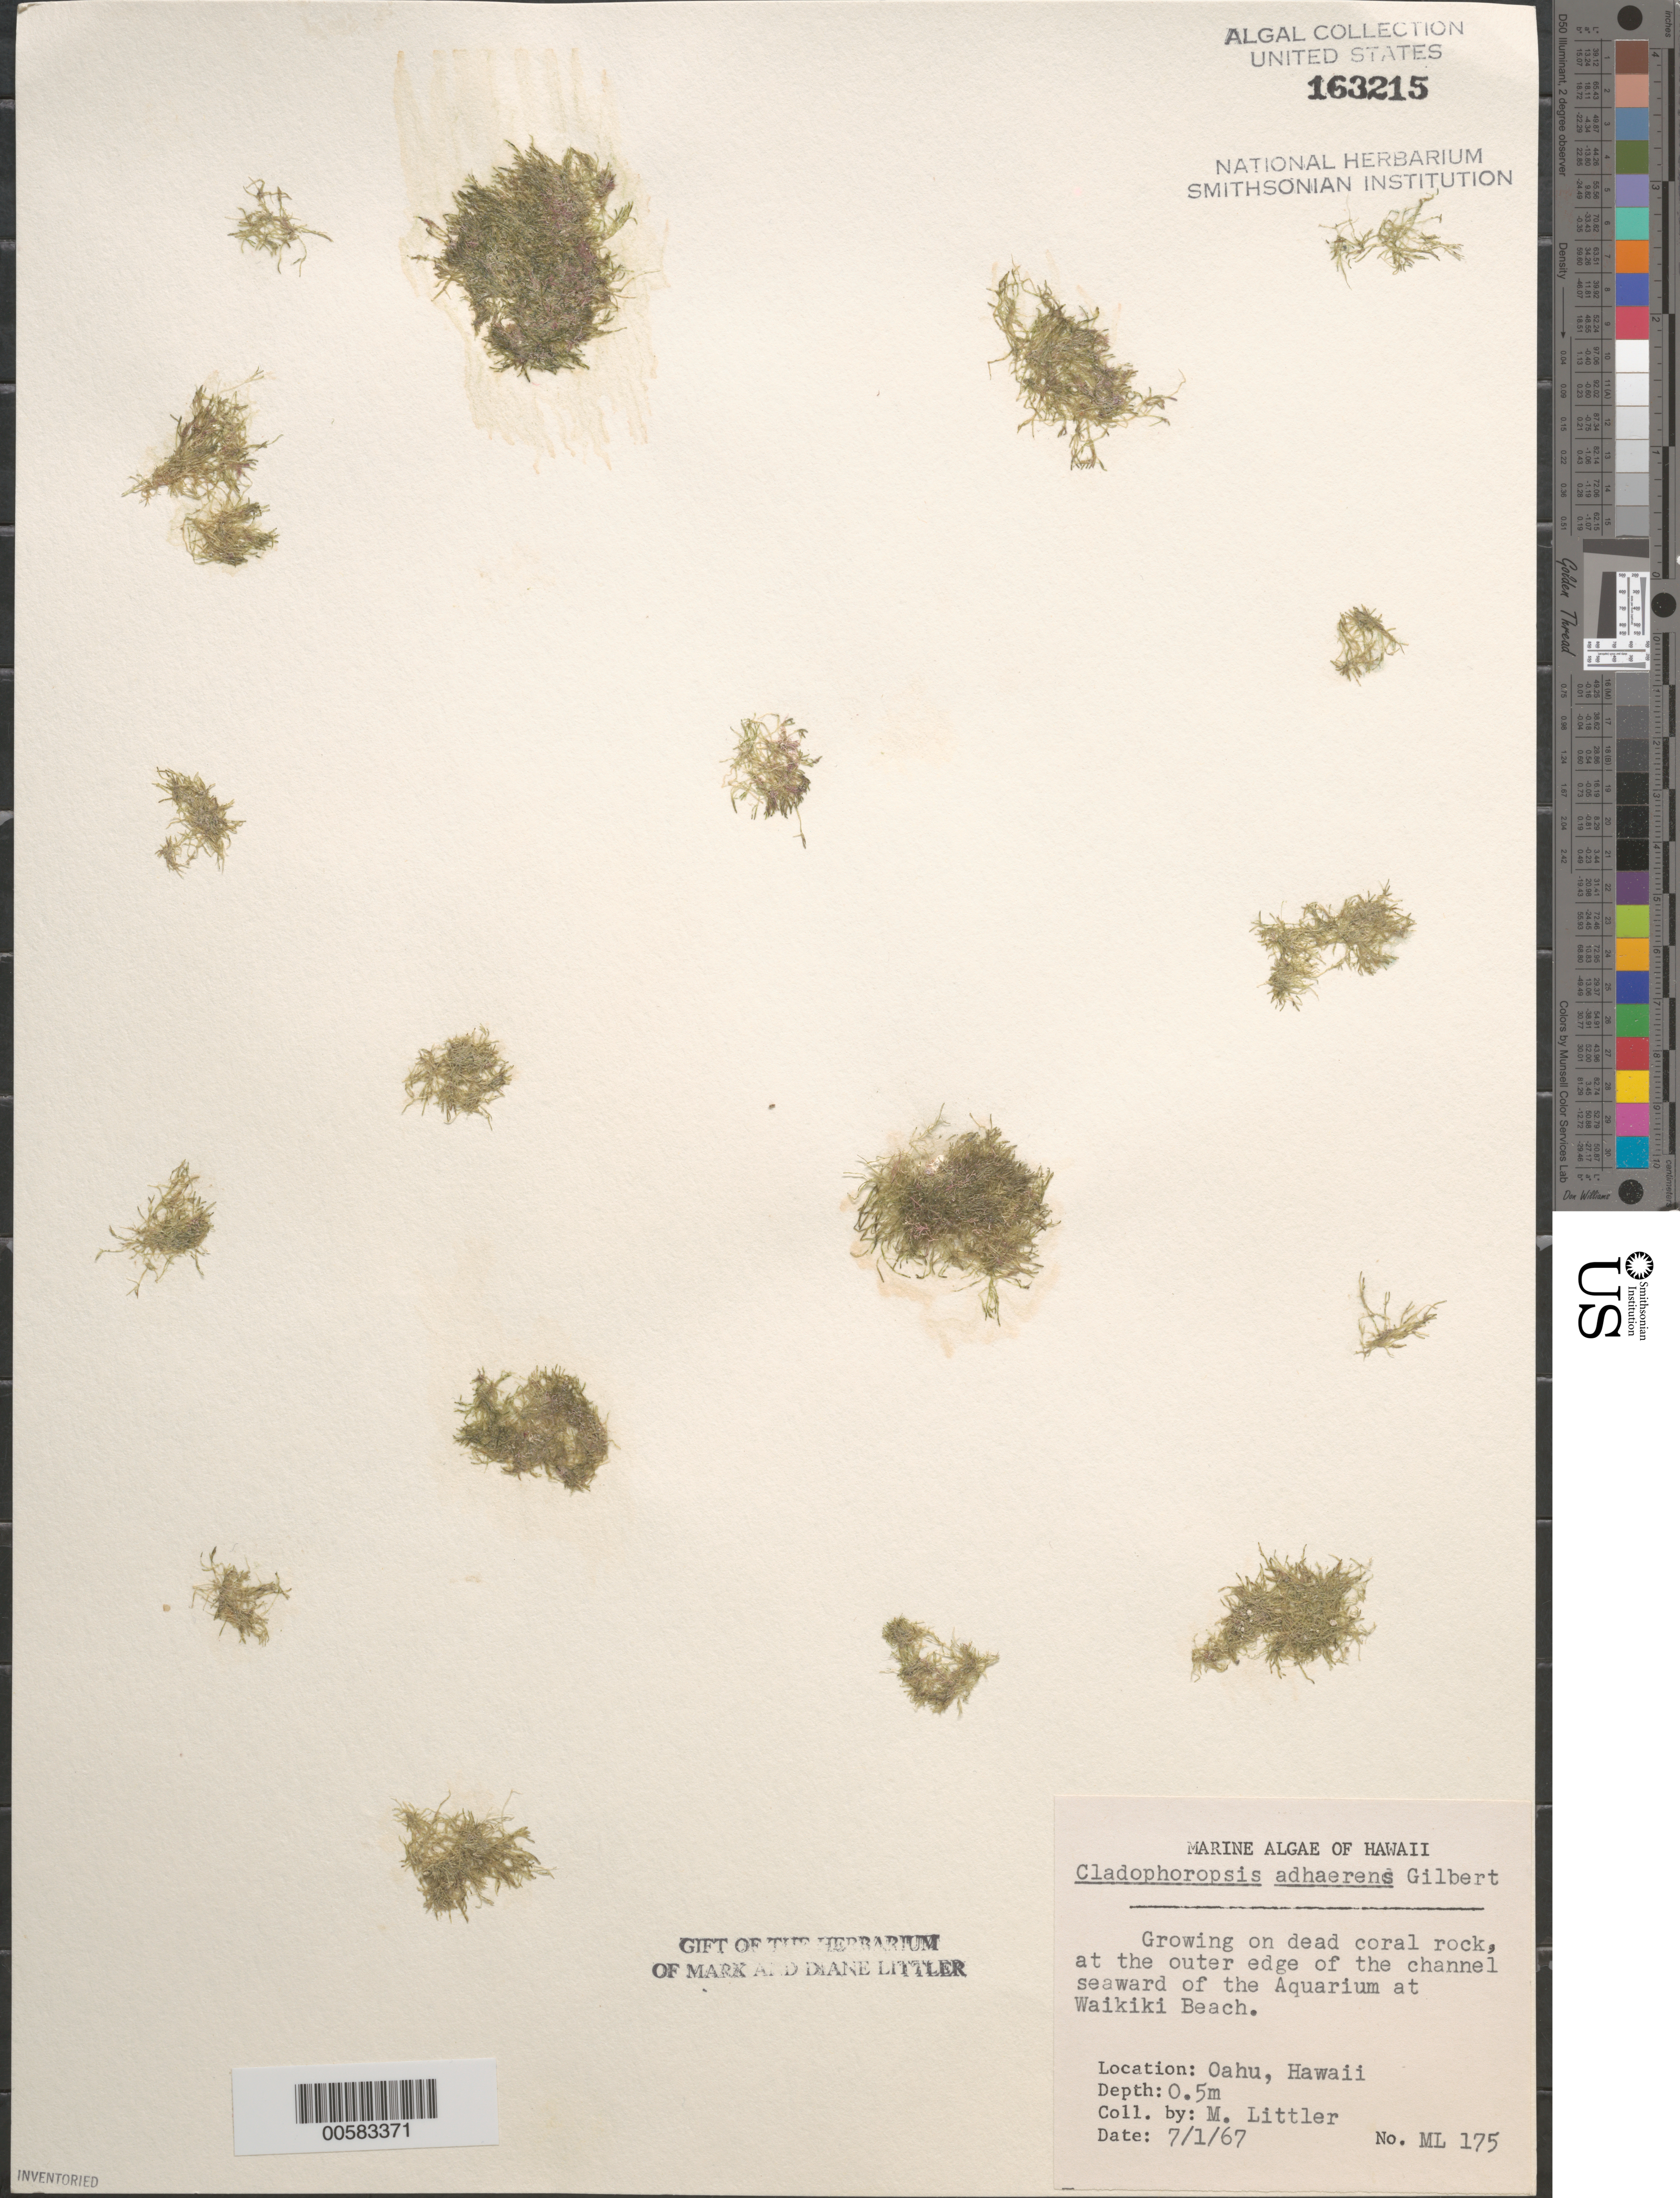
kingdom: Plantae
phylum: Chlorophyta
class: Ulvophyceae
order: Siphonocladales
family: Boodleaceae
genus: Cladophoropsis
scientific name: Cladophoropsis herpestica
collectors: M. M. Littler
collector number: ML 175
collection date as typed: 01 Jul 1967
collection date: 1967-07-01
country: United States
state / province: Hawaii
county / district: Honolulu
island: Oahu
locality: Waikiki Beach near Aquarium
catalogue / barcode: US 163215